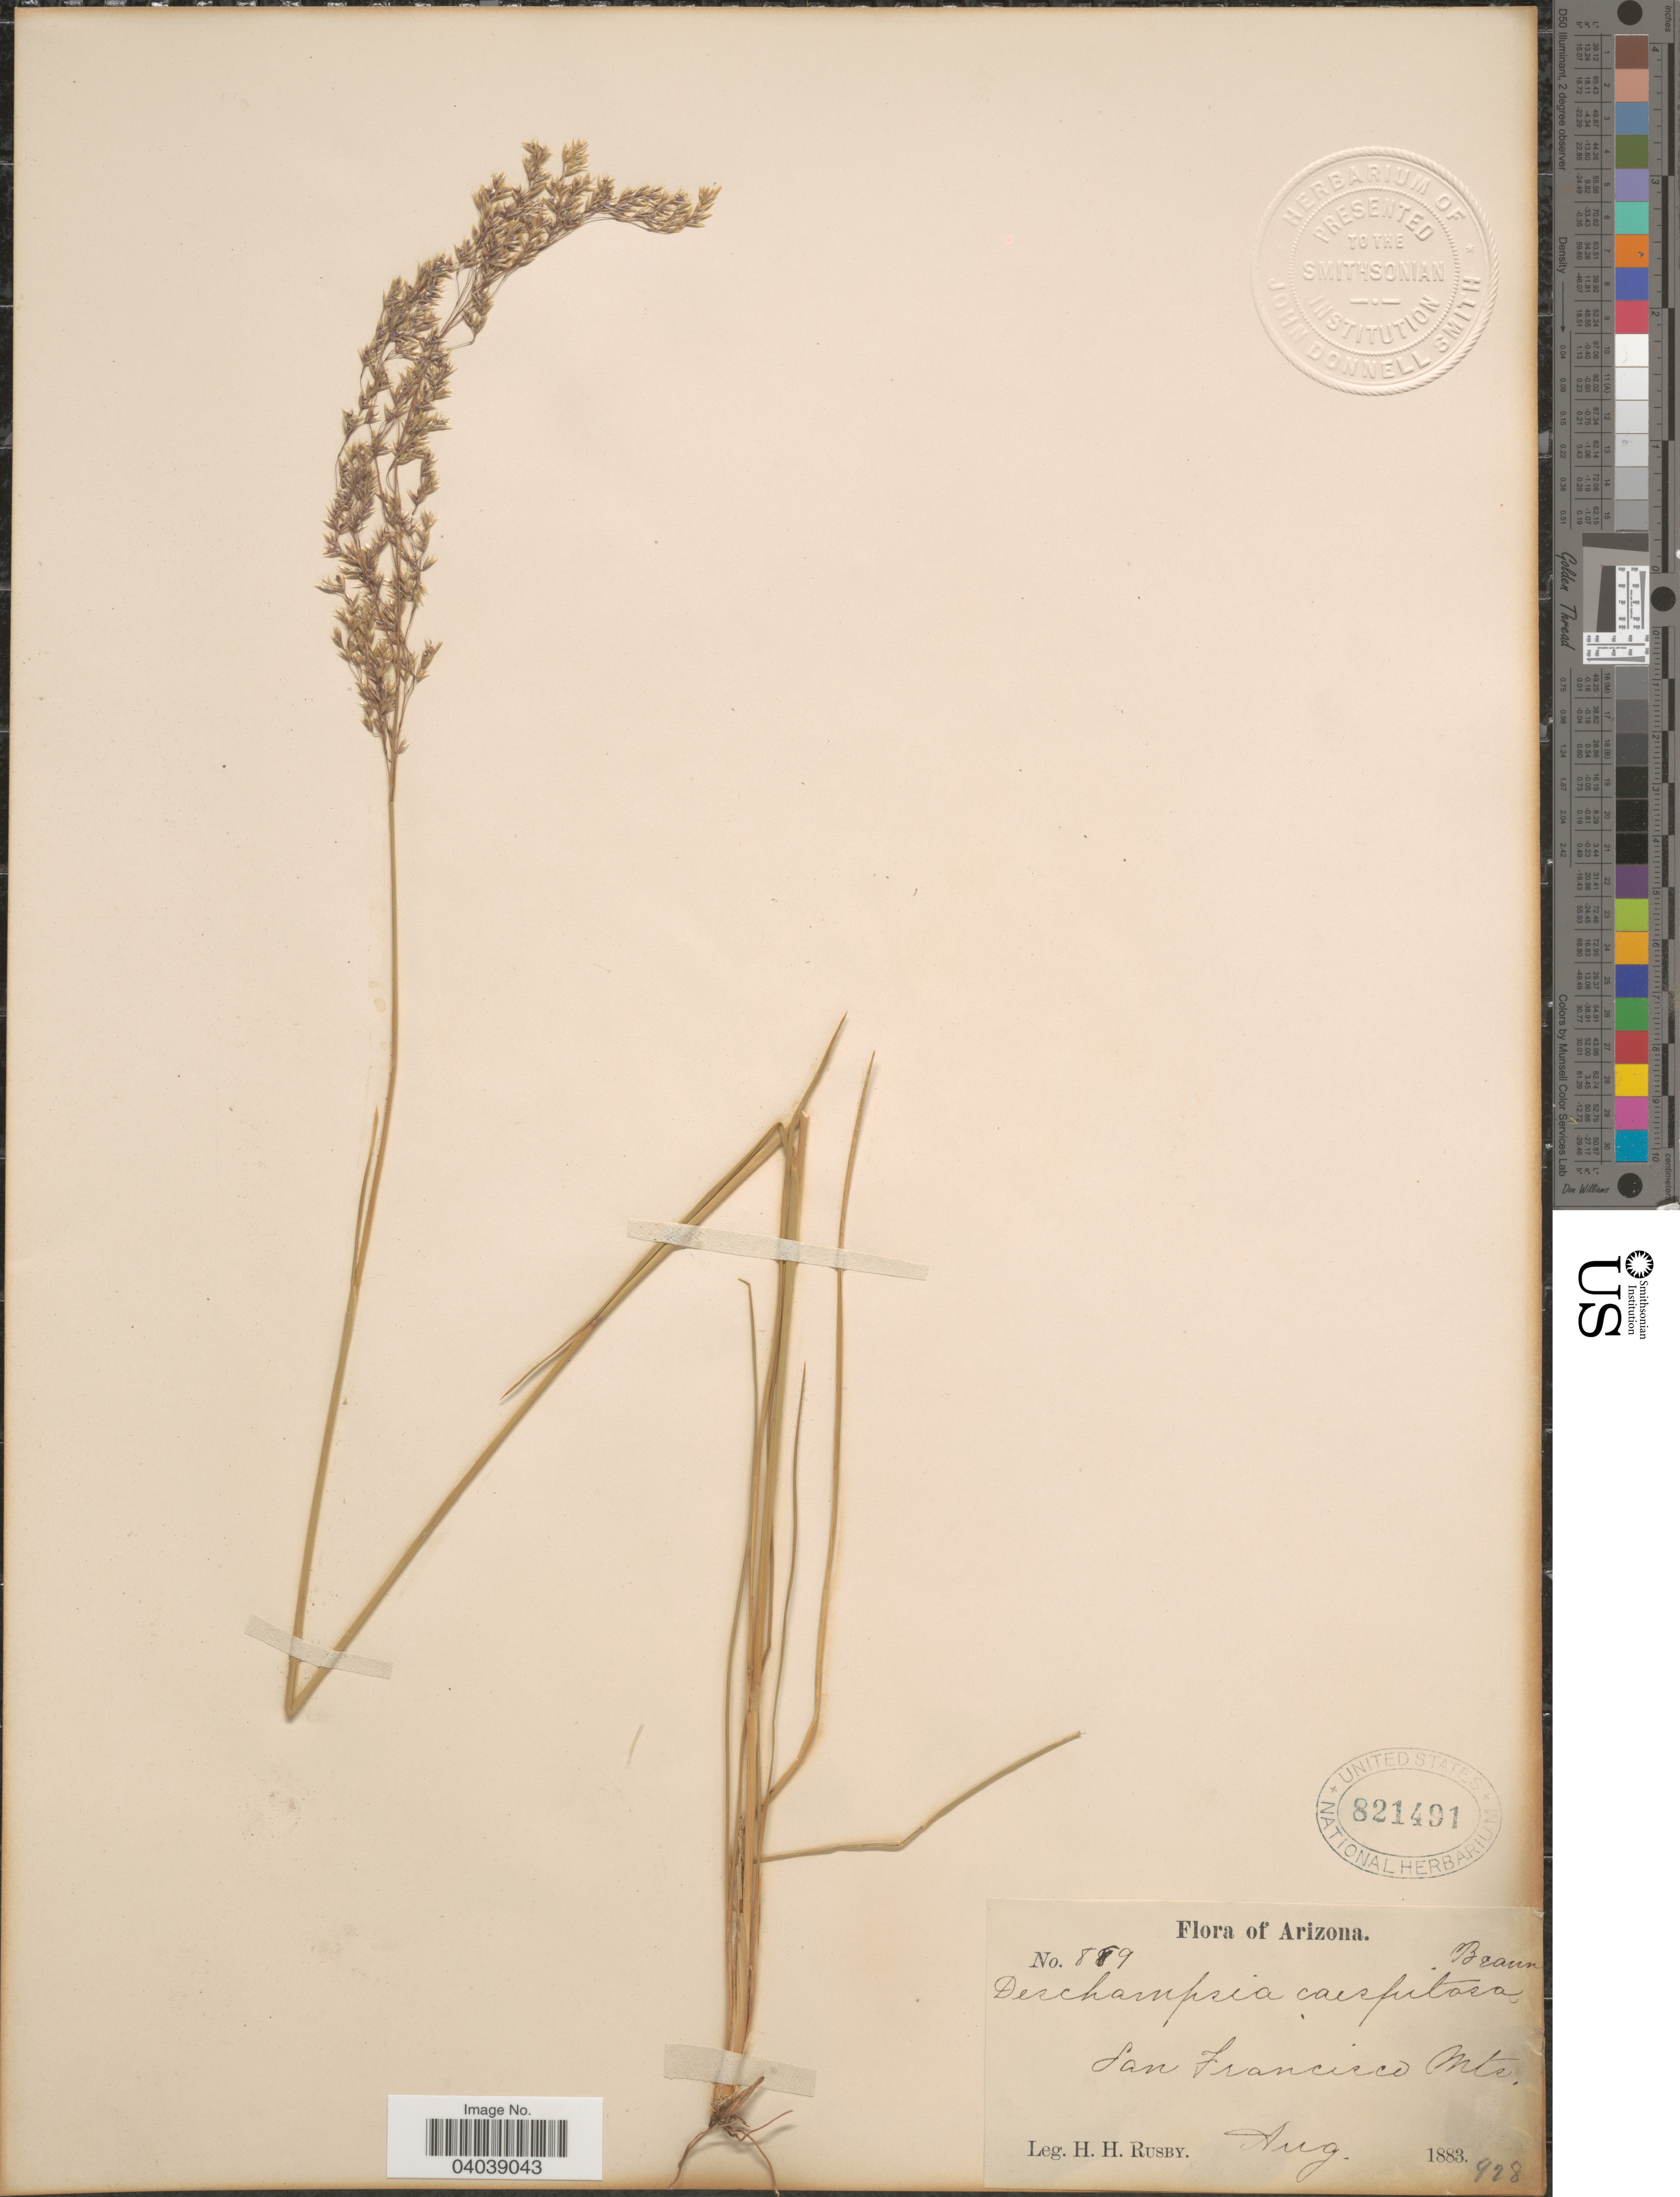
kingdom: Plantae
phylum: Tracheophyta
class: Liliopsida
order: Poales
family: Poaceae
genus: Deschampsia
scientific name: Deschampsia cespitosa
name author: (L.) P. Beauv.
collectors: H. H. Rusby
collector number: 889*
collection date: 1883-08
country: United States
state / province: Arizona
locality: San Francisco Mts.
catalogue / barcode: US 821491